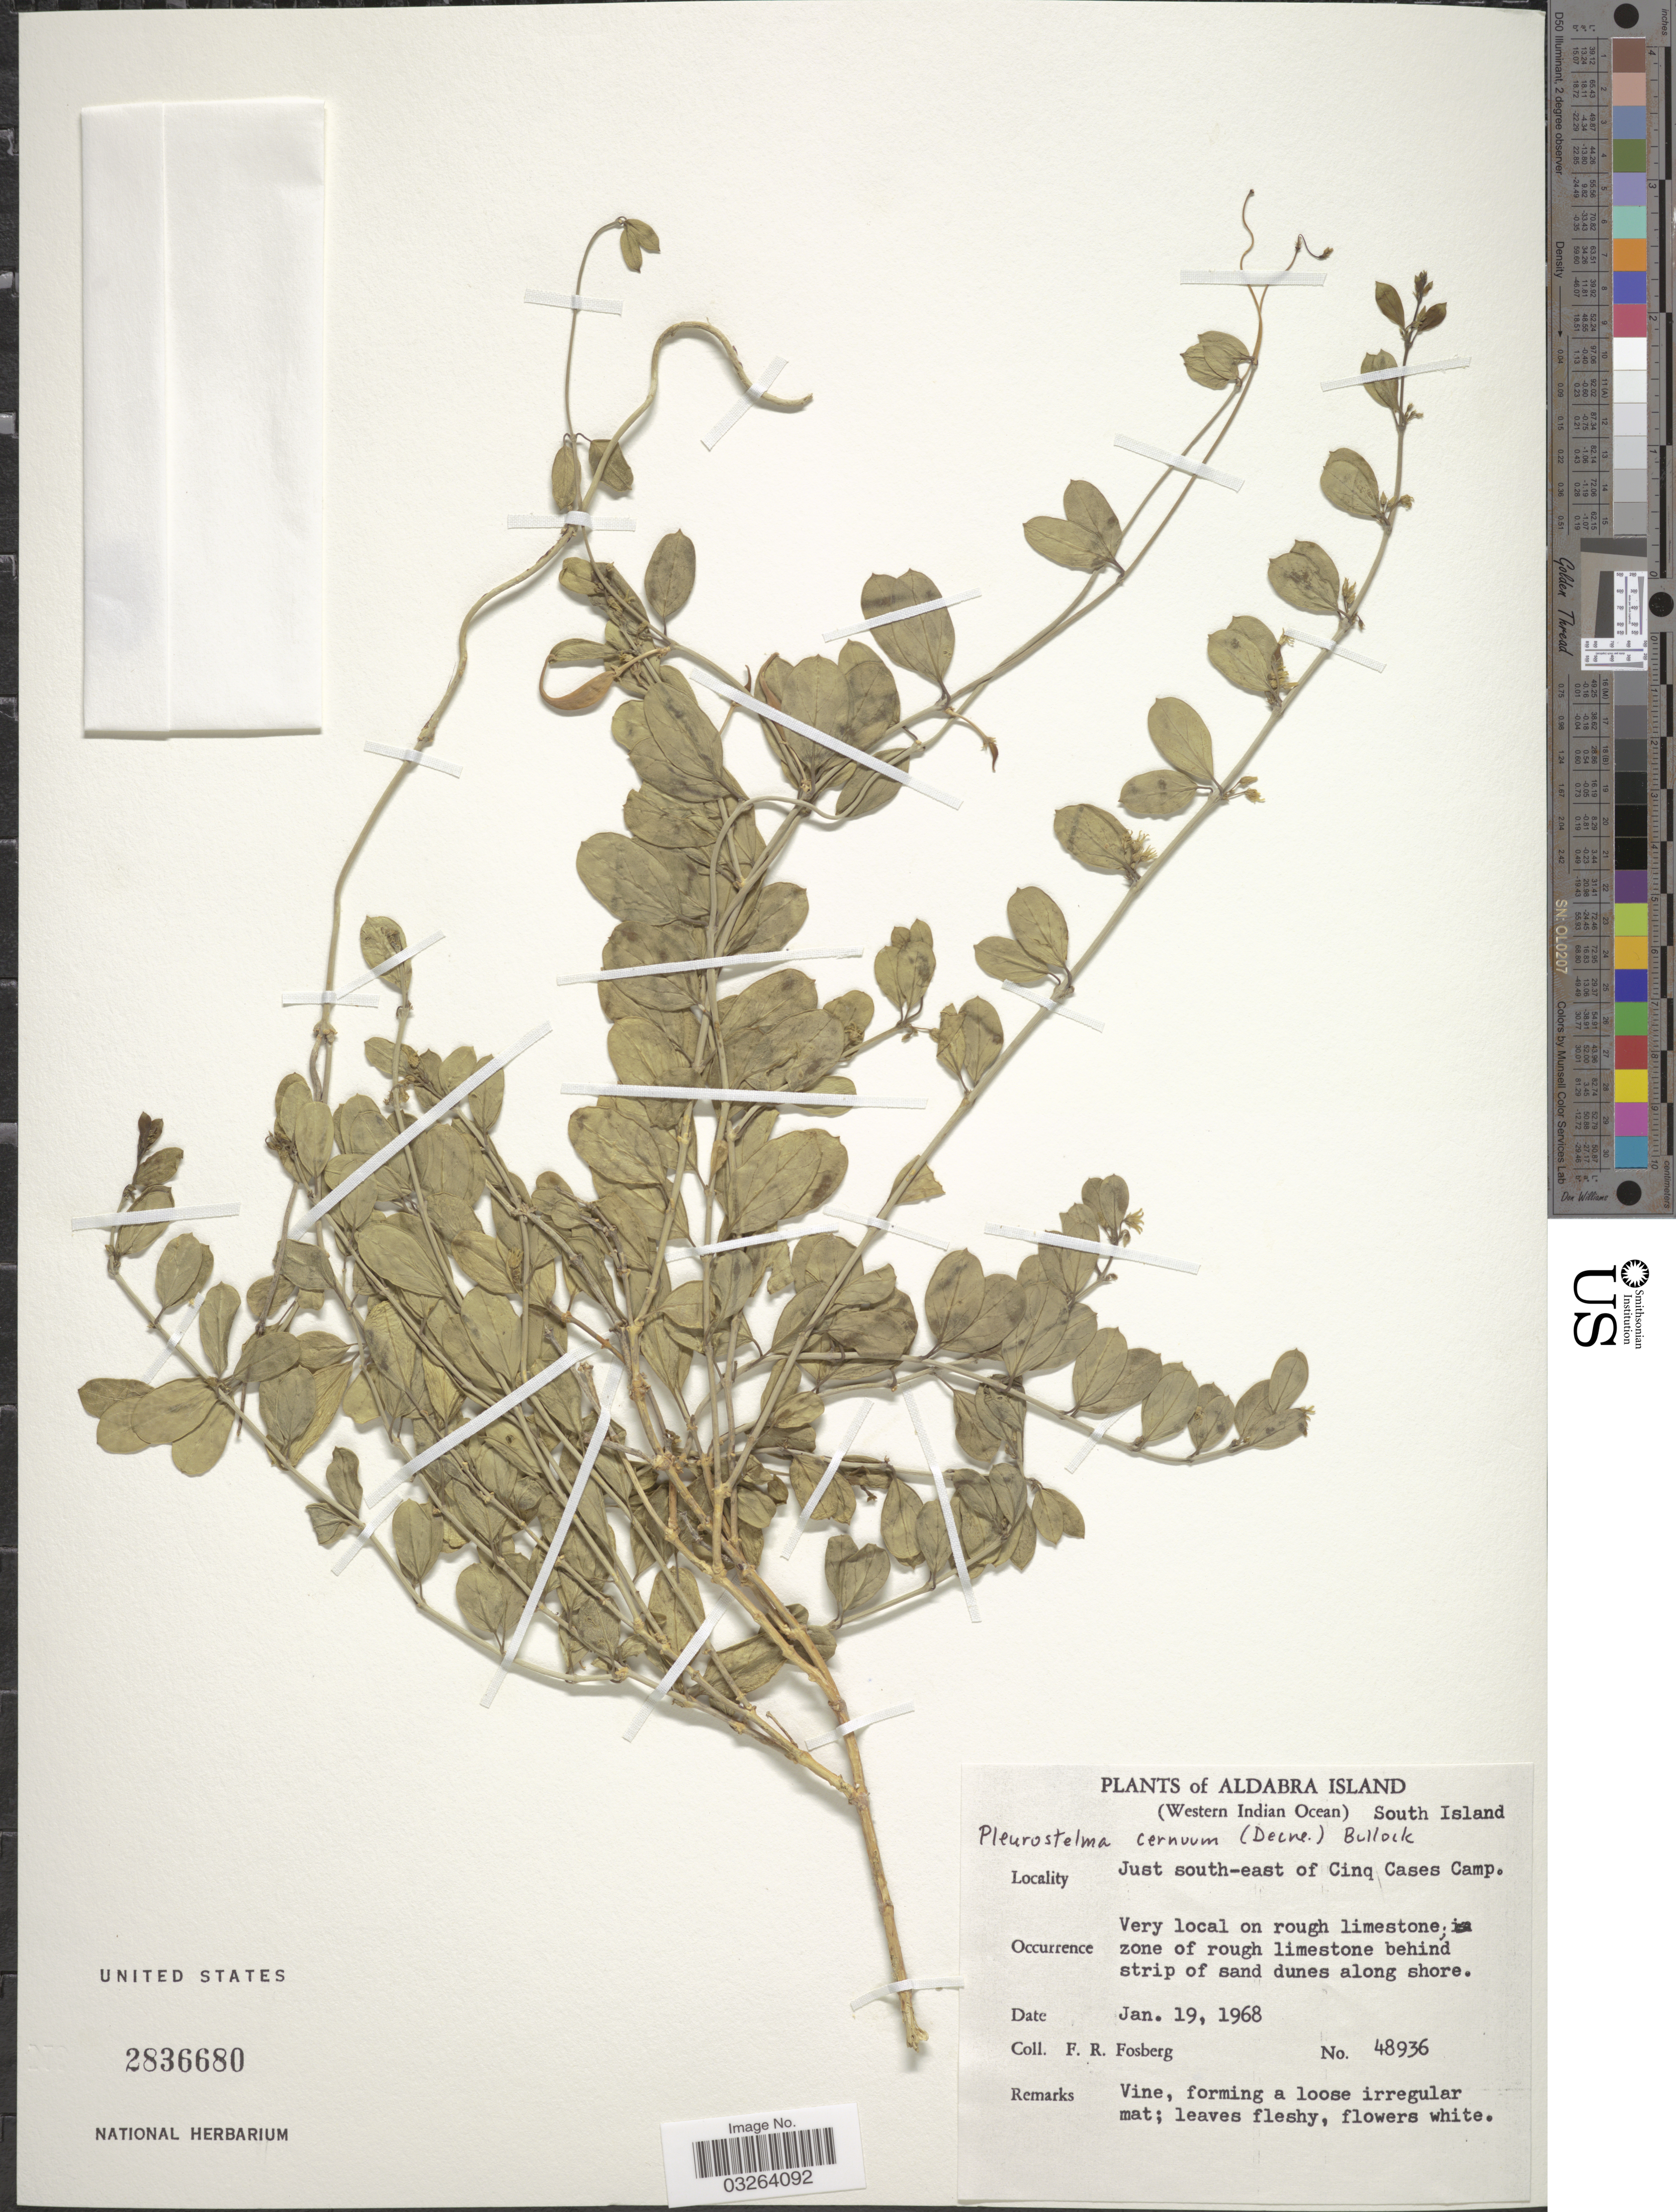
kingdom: Plantae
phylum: Tracheophyta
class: Magnoliopsida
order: Gentianales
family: Apocynaceae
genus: Pleurostelma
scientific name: Pleurostelma cernuum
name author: (Decne.) Bullock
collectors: F. R. Fosberg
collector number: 48936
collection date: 1968-01-19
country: Seychelles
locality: Aldabra Island. (Western Indian Ocean) South Island. Just south-east of Cinq Cases Camp.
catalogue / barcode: US 2836680